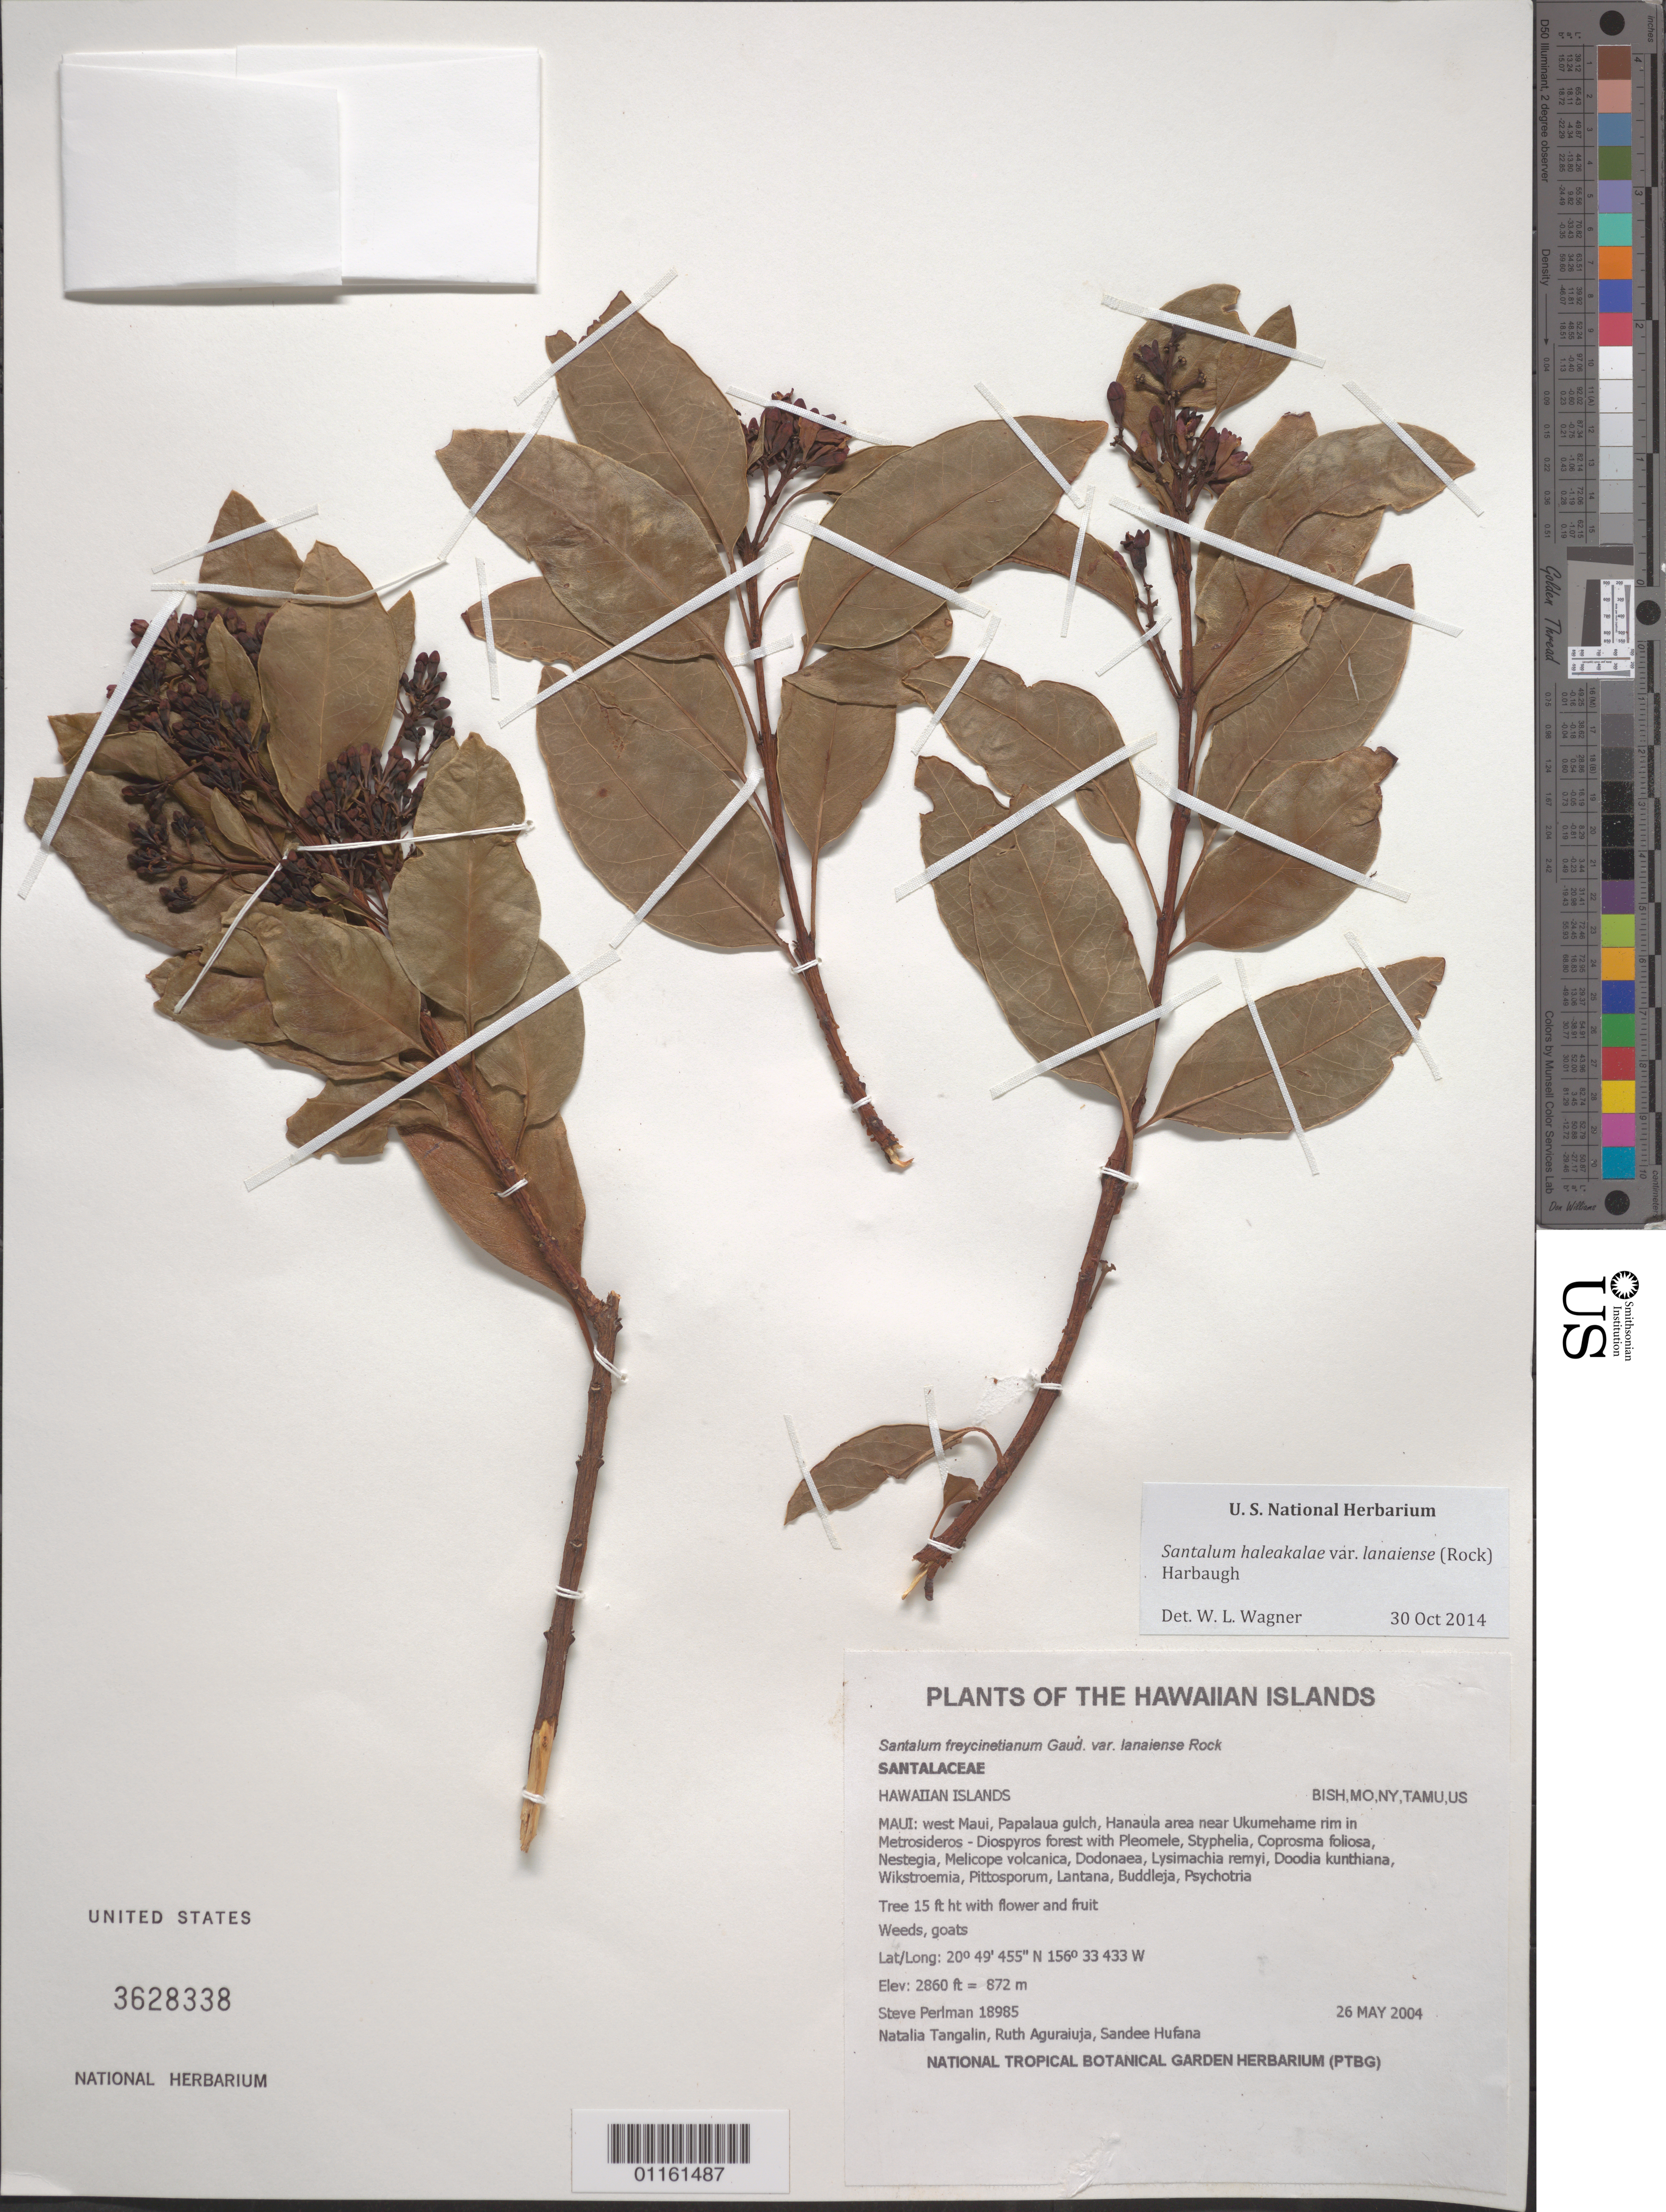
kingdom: Plantae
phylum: Tracheophyta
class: Magnoliopsida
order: Santalales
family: Santalaceae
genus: Santalum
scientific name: Santalum haleakalae var. lanaiense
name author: (Rock) Harbaugh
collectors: S. P. Perlman, N. Tangalin, R. Aguraiuja & S. Hufana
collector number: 18985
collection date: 2004-05-26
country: United States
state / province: Hawaii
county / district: Maui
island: Maui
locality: Maui: W. Maui, Papalaua gulch, Hanaula area near Ukumehame rim.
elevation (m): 872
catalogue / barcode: US 3628338